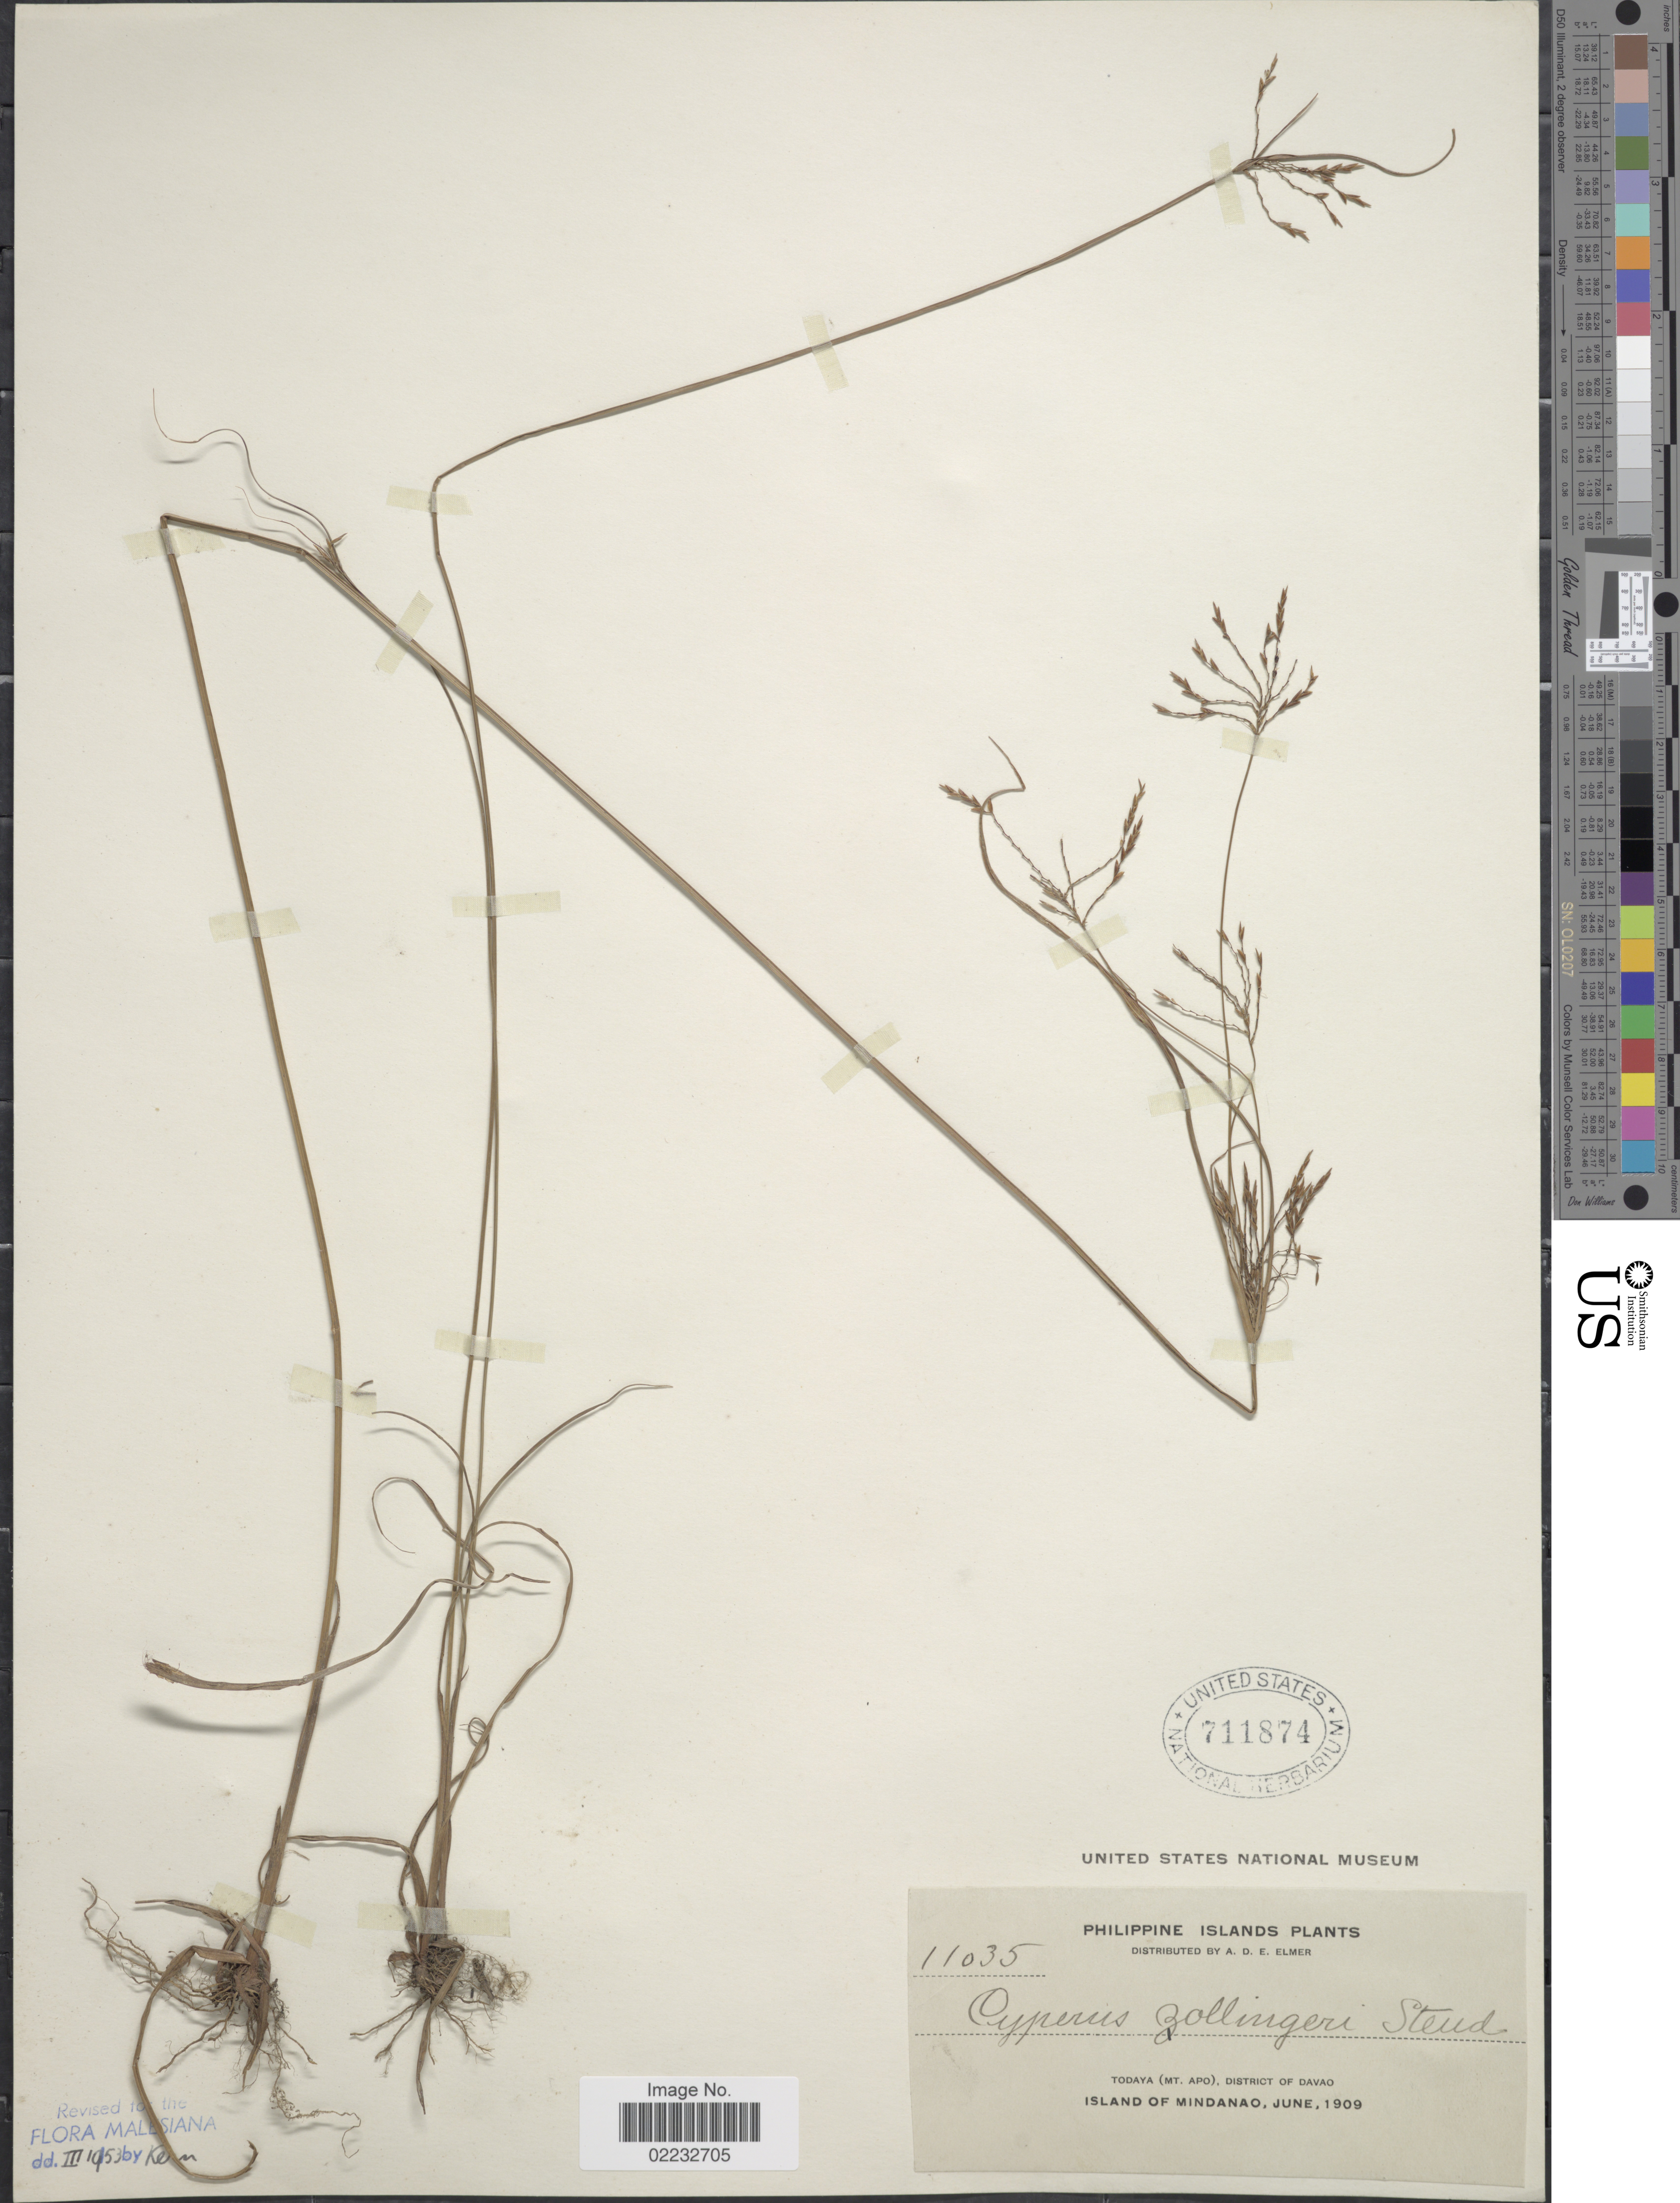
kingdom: Plantae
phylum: Tracheophyta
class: Liliopsida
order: Poales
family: Cyperaceae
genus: Cyperus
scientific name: Cyperus tenuiculmis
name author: Boeckeler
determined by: Strong, Mark T., (BOT), Smithsonian Institution - National Museum of Natural History (UNITED STATES)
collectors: A. D. E. Elmer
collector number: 11035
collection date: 1909-06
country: Philippines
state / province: Davao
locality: Todaya (Mt. Apo), Island of Mindanao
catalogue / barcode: US 711874